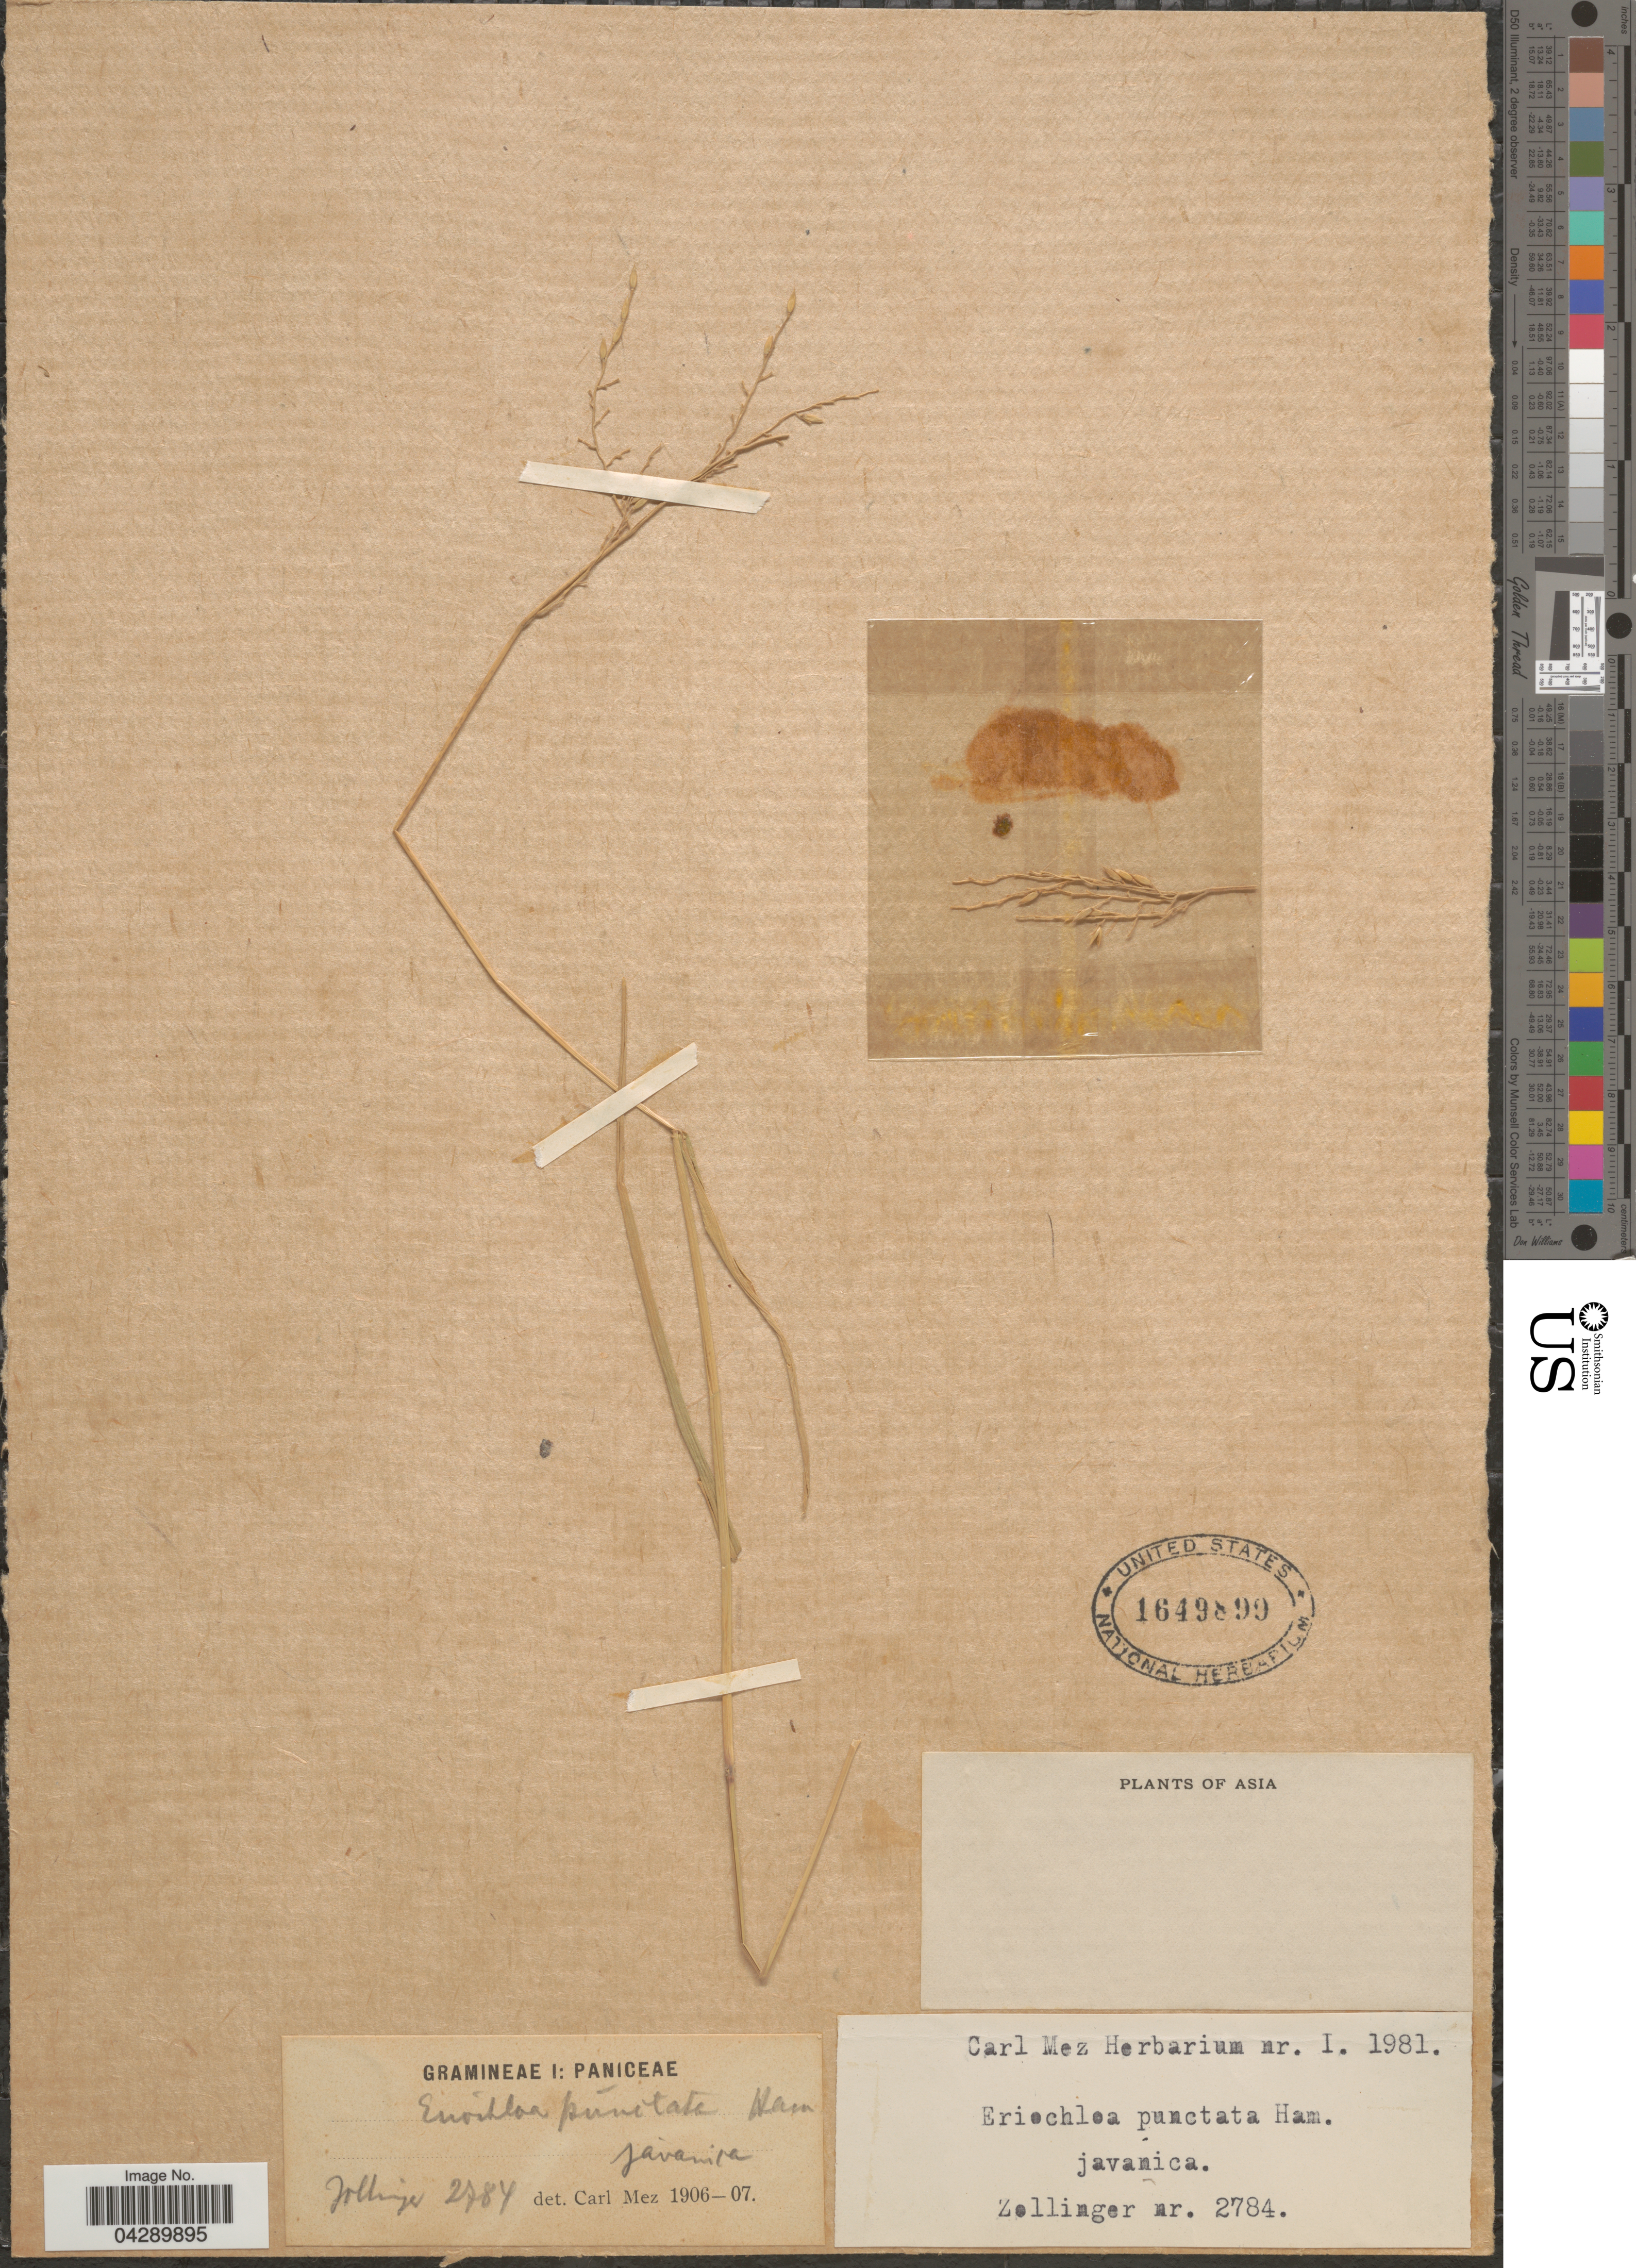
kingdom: Plantae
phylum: Tracheophyta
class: Liliopsida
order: Poales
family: Poaceae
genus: Eriochloa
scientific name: Eriochloa sp.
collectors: -- Zollinger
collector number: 2784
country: Indonesia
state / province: Java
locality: Javanica.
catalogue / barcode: US 1649899